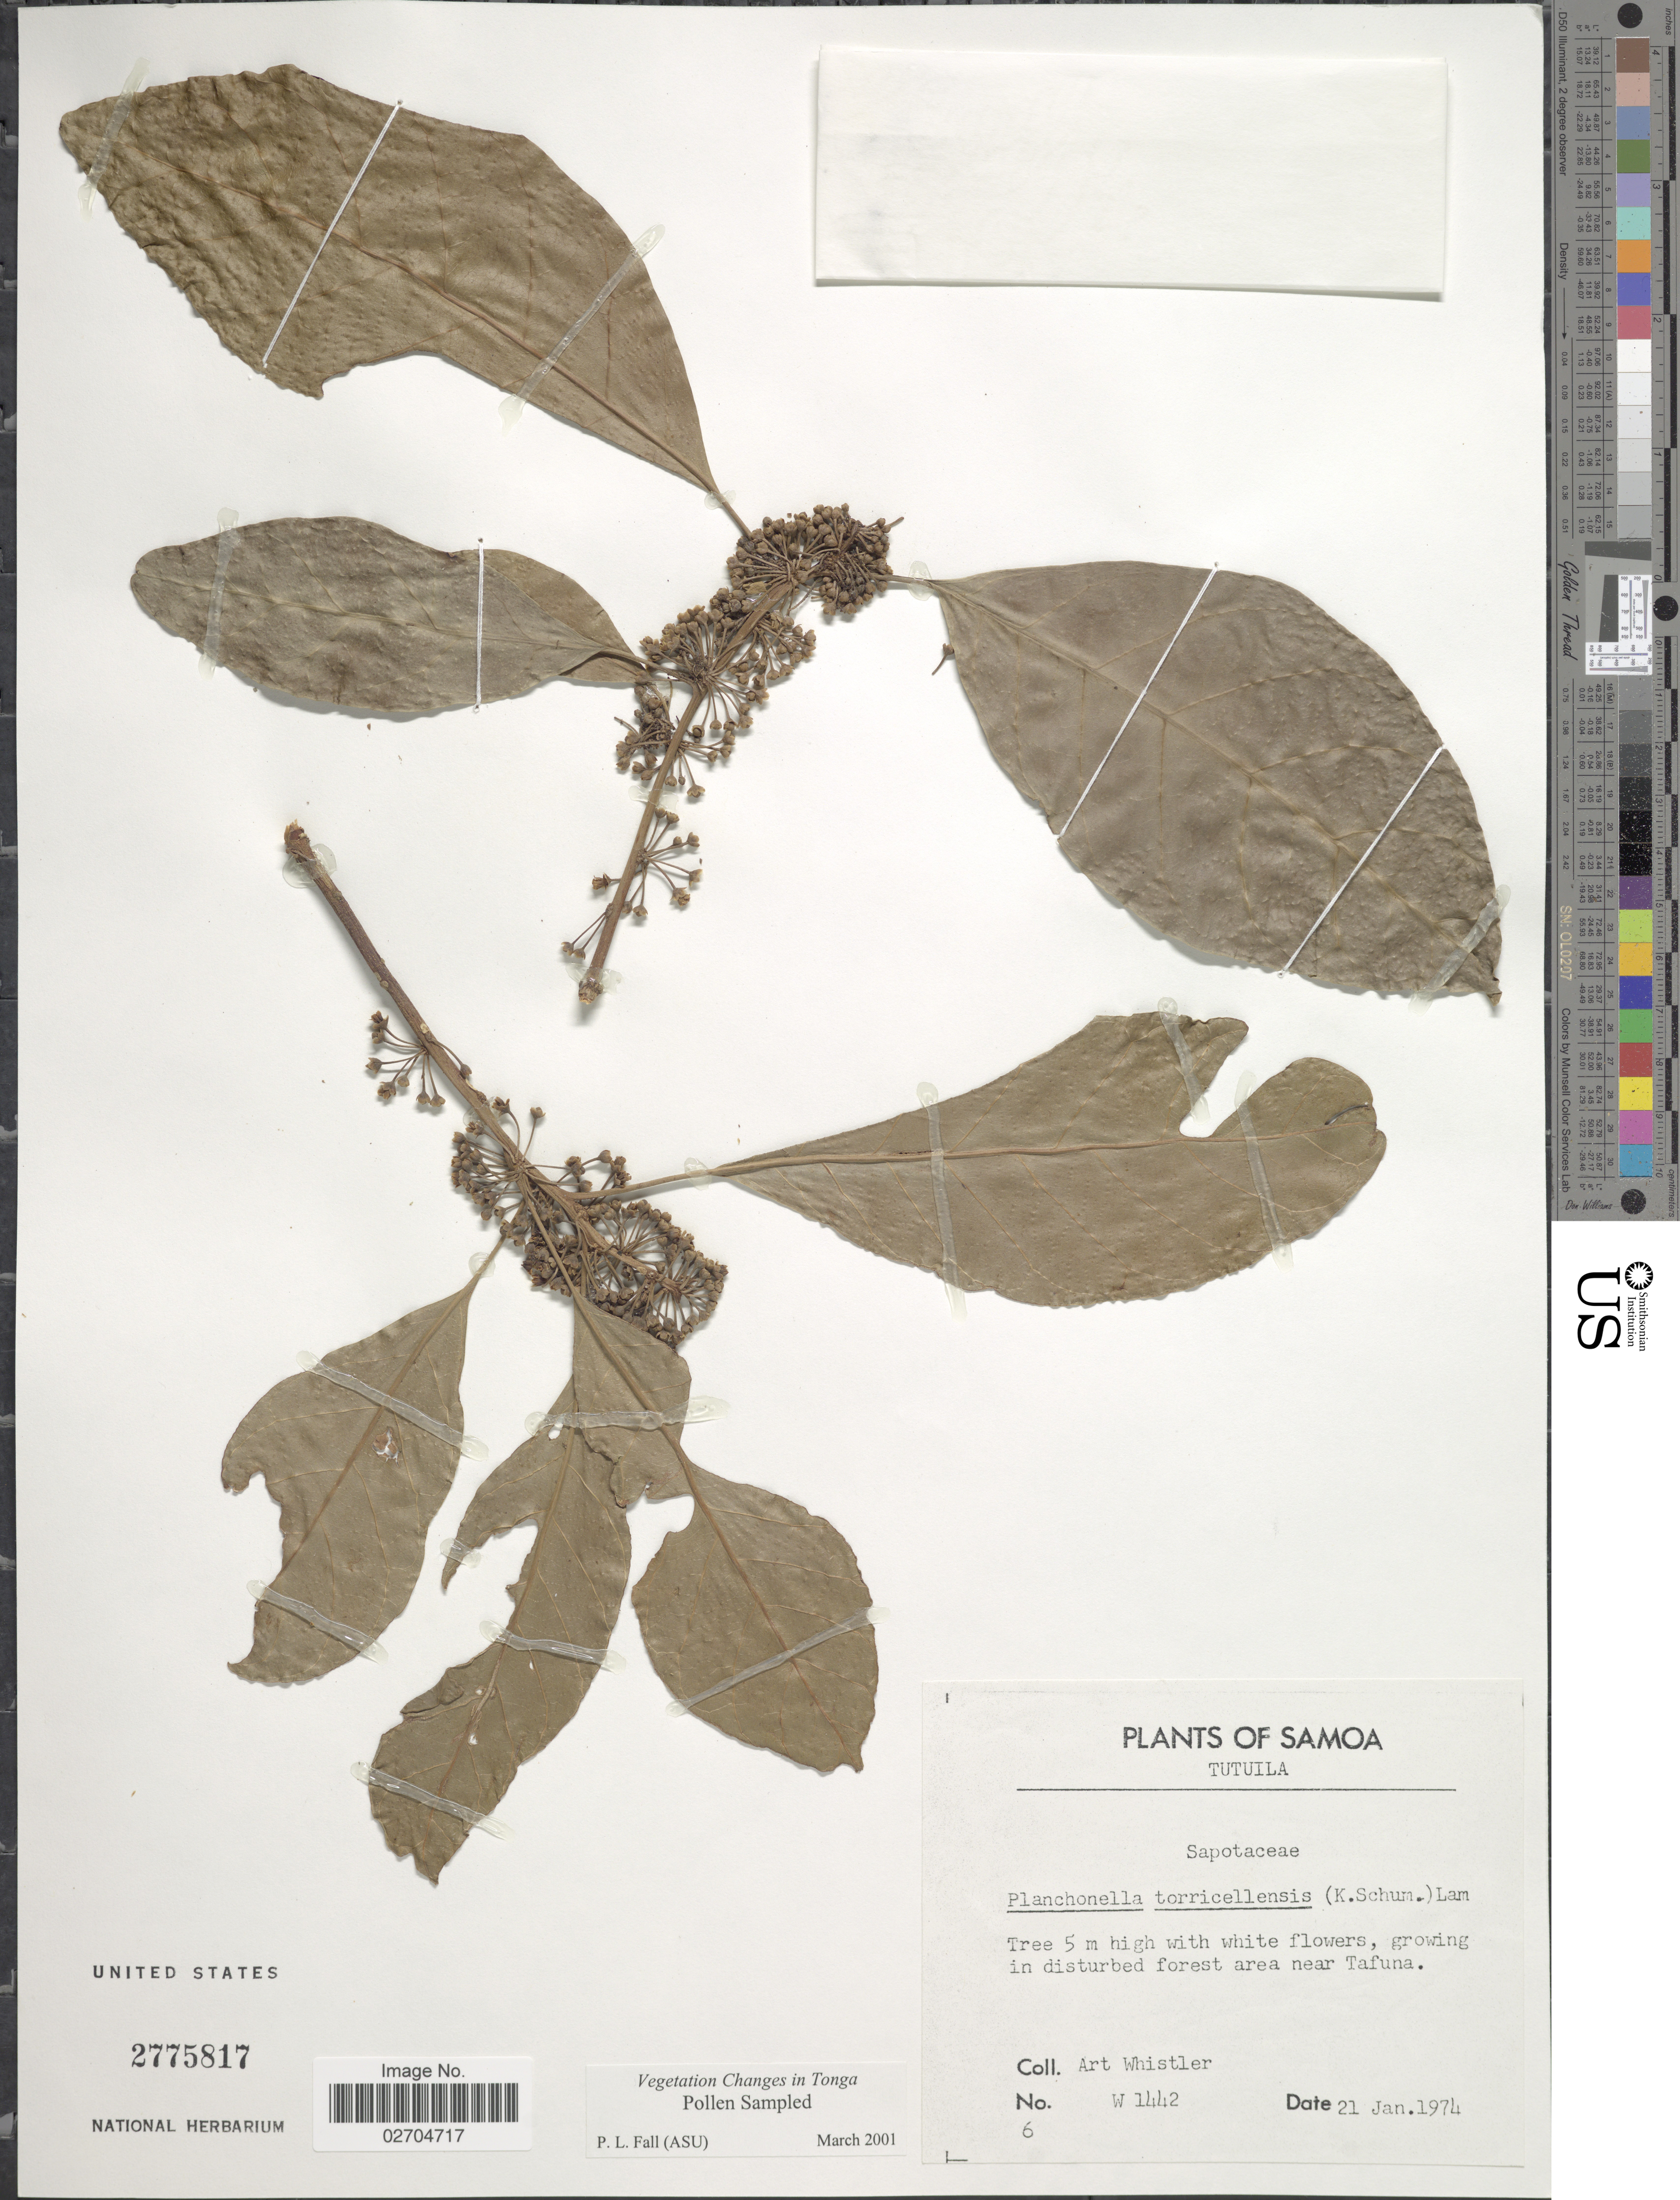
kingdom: Plantae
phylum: Tracheophyta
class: Magnoliopsida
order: Ericales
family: Sapotaceae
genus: Planchonella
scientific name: Planchonella torricellensis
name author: (K. Schum.) H.J. Lam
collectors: A. Whistler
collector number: W 1442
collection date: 1974-01-21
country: American Samoa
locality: Samoa. Forest area near Tafuna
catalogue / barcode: US 2775817